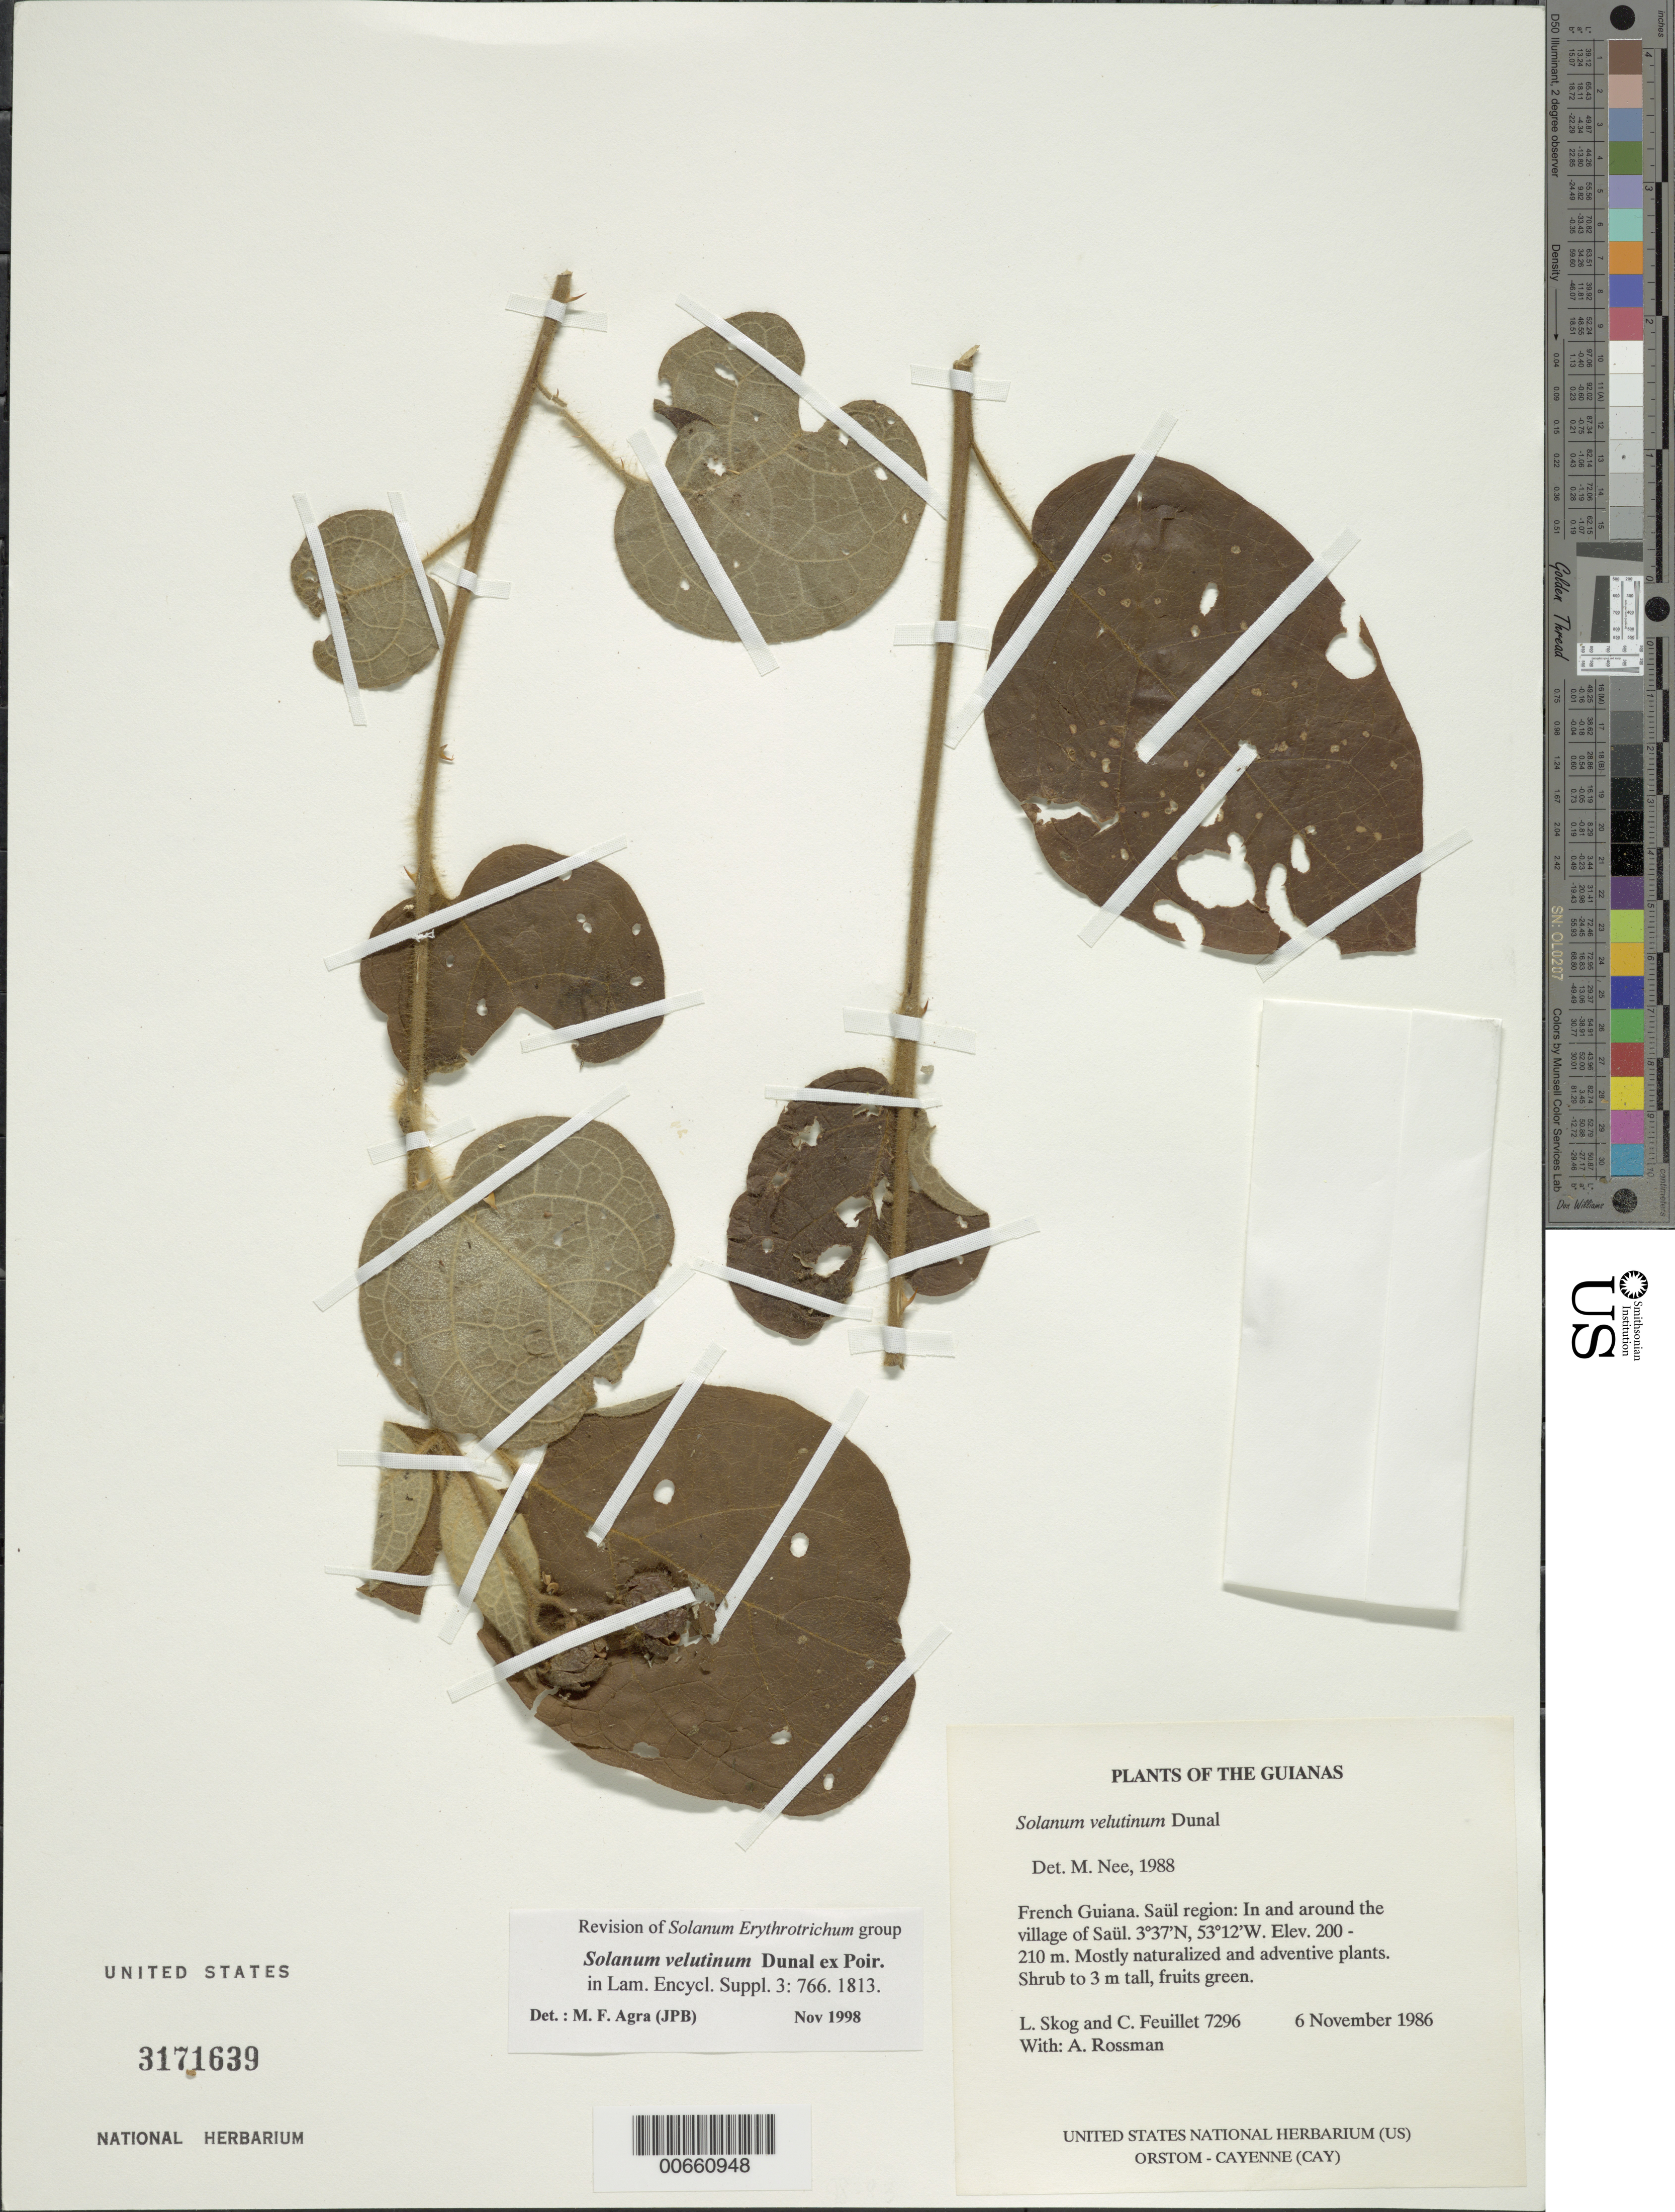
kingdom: Plantae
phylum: Tracheophyta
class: Magnoliopsida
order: Solanales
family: Solanaceae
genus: Solanum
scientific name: Solanum velutinum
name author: Dunal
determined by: Nee, Michael H.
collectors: L. E. Skog, C. Feuillet & A. Rossman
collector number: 7296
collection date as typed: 11 Nov 1986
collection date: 1986-11-11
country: French Guiana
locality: Saül. In and around the village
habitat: Mostly naturalized and adventive plants.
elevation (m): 200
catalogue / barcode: US 3171639